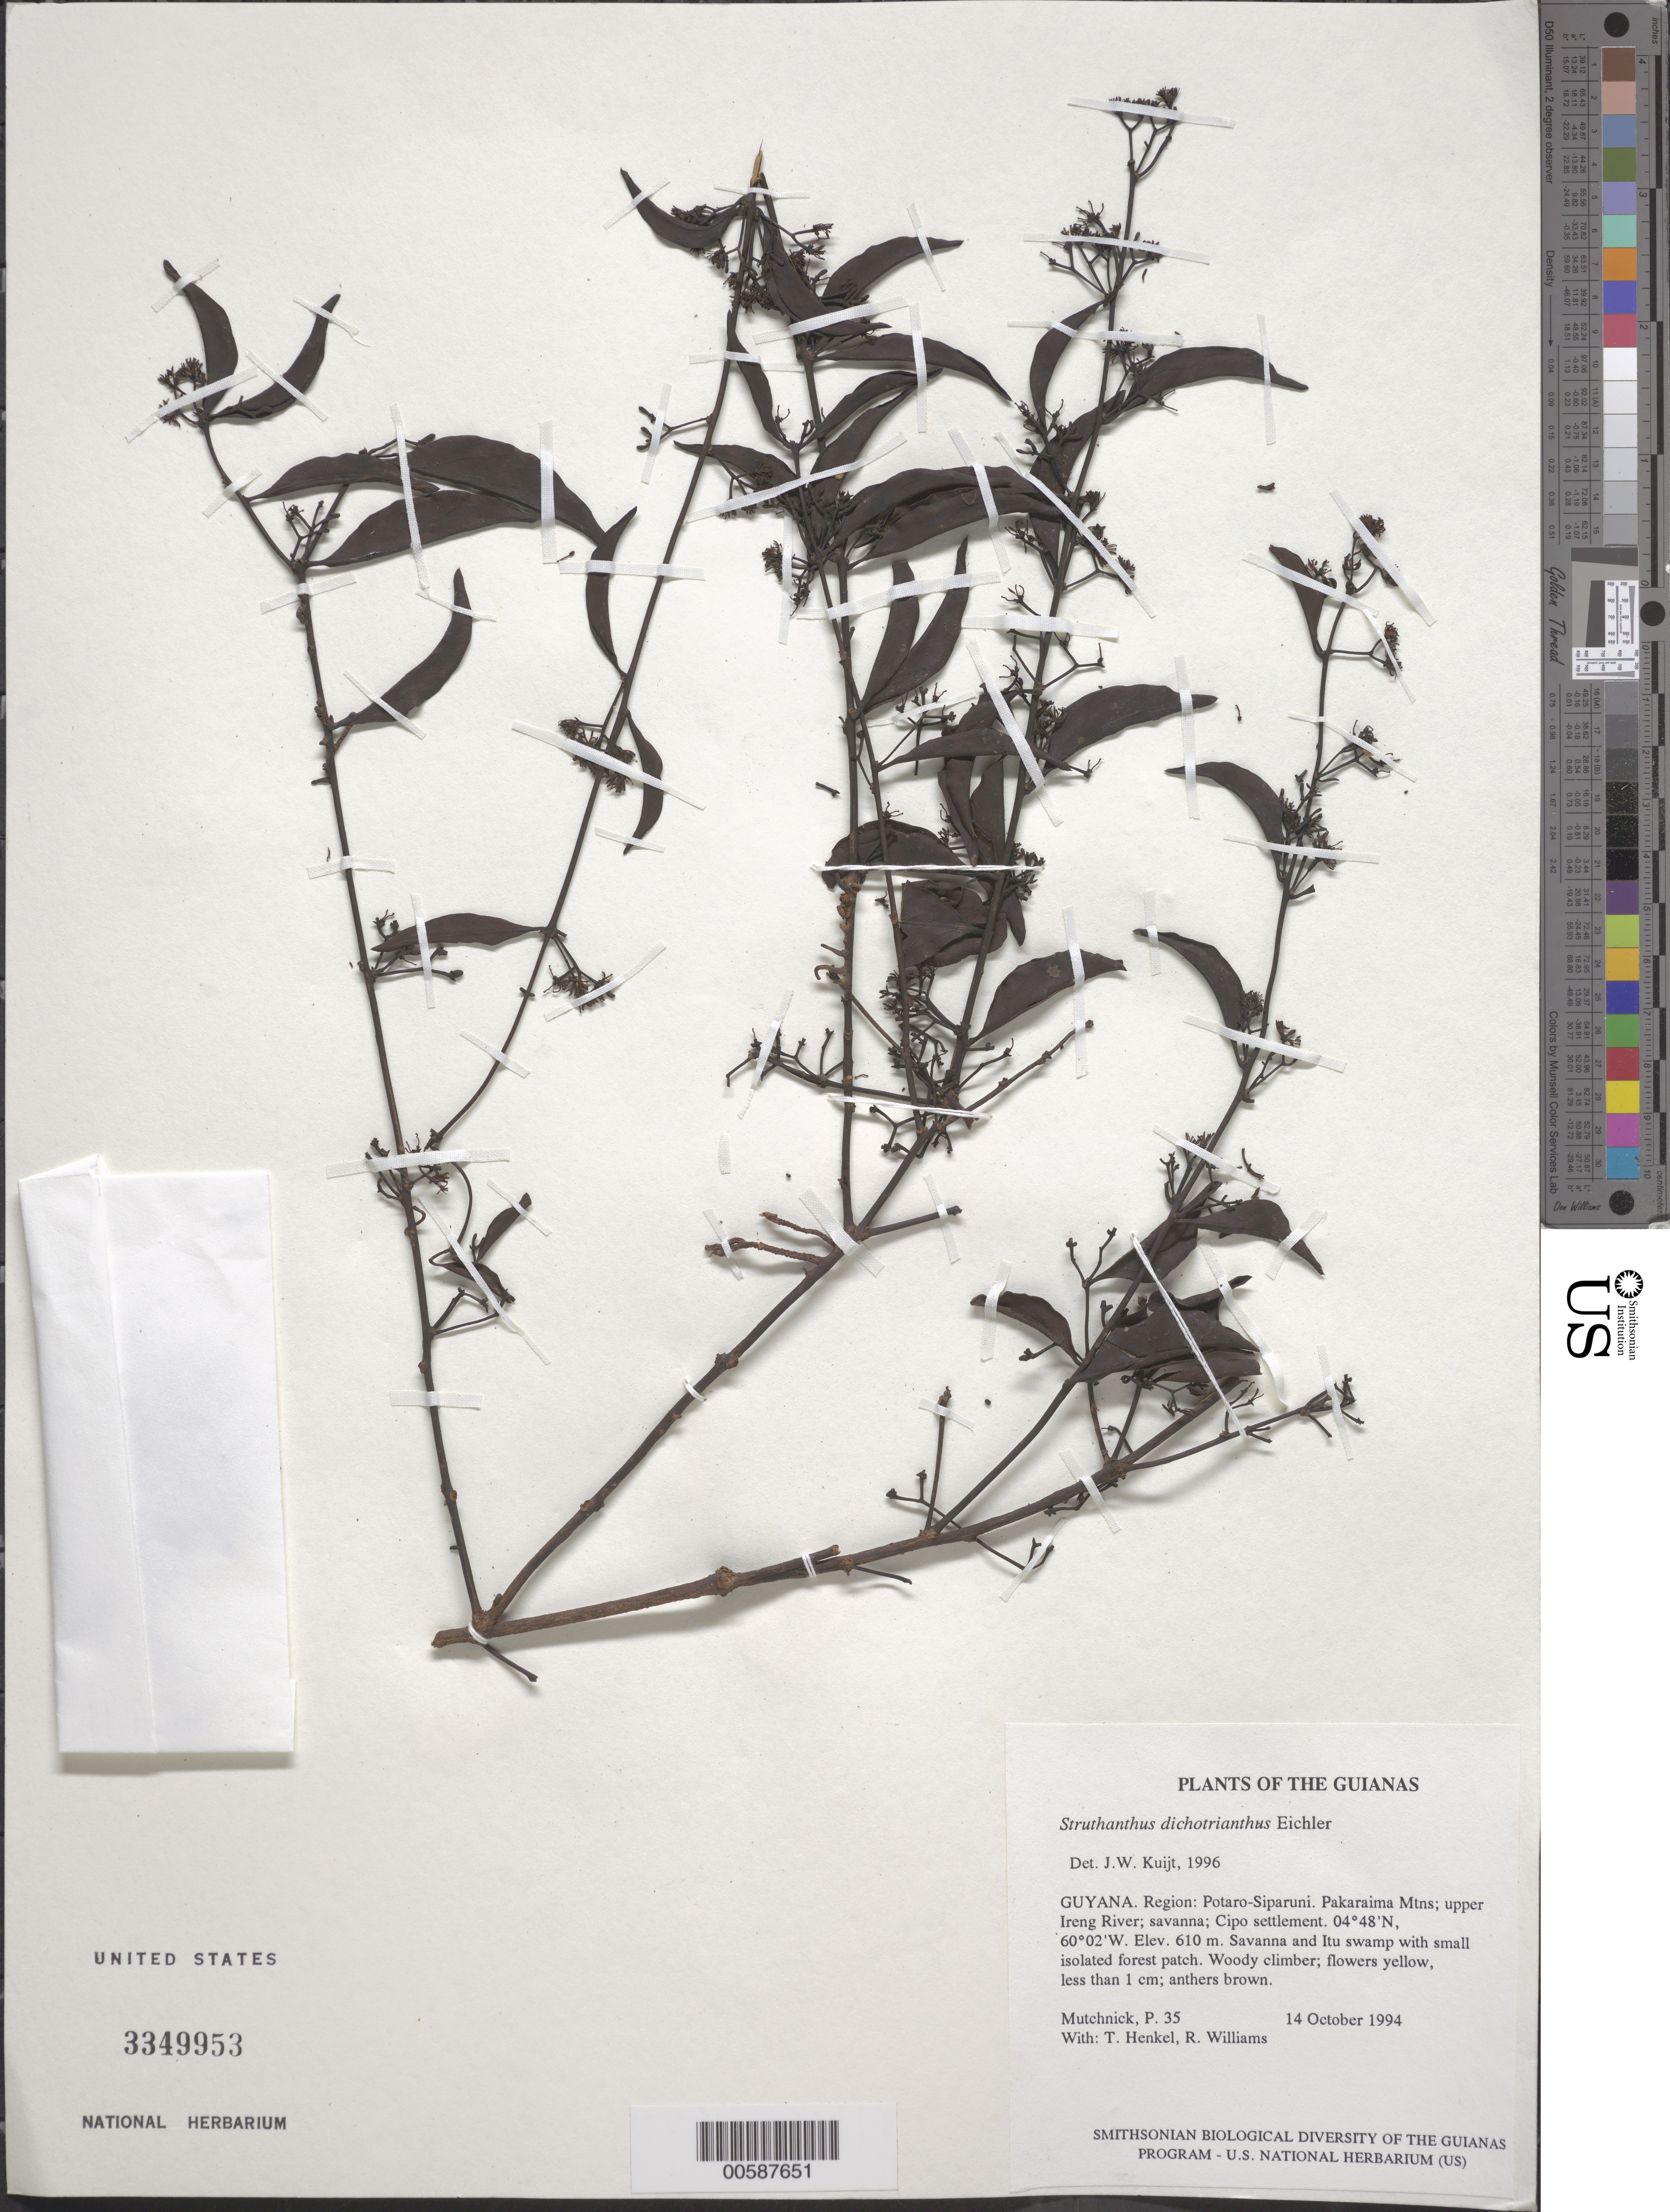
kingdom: Plantae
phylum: Tracheophyta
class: Magnoliopsida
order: Santalales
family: Loranthaceae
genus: Struthanthus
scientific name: Struthanthus dichotrianthus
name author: Eichler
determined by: Kuijt, Job, (CANADA)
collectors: P. Mutchnick, T. Henkel & R. Williams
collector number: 35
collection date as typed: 14 October 1994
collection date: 1994-10-14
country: Guyana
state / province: Potaro-Siparuni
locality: Pakaraima Mtns; upper Ireng River; savanna; Cipo settlement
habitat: Savanna and Itu swamp with small isolated forest patch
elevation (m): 610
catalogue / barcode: US 3349953